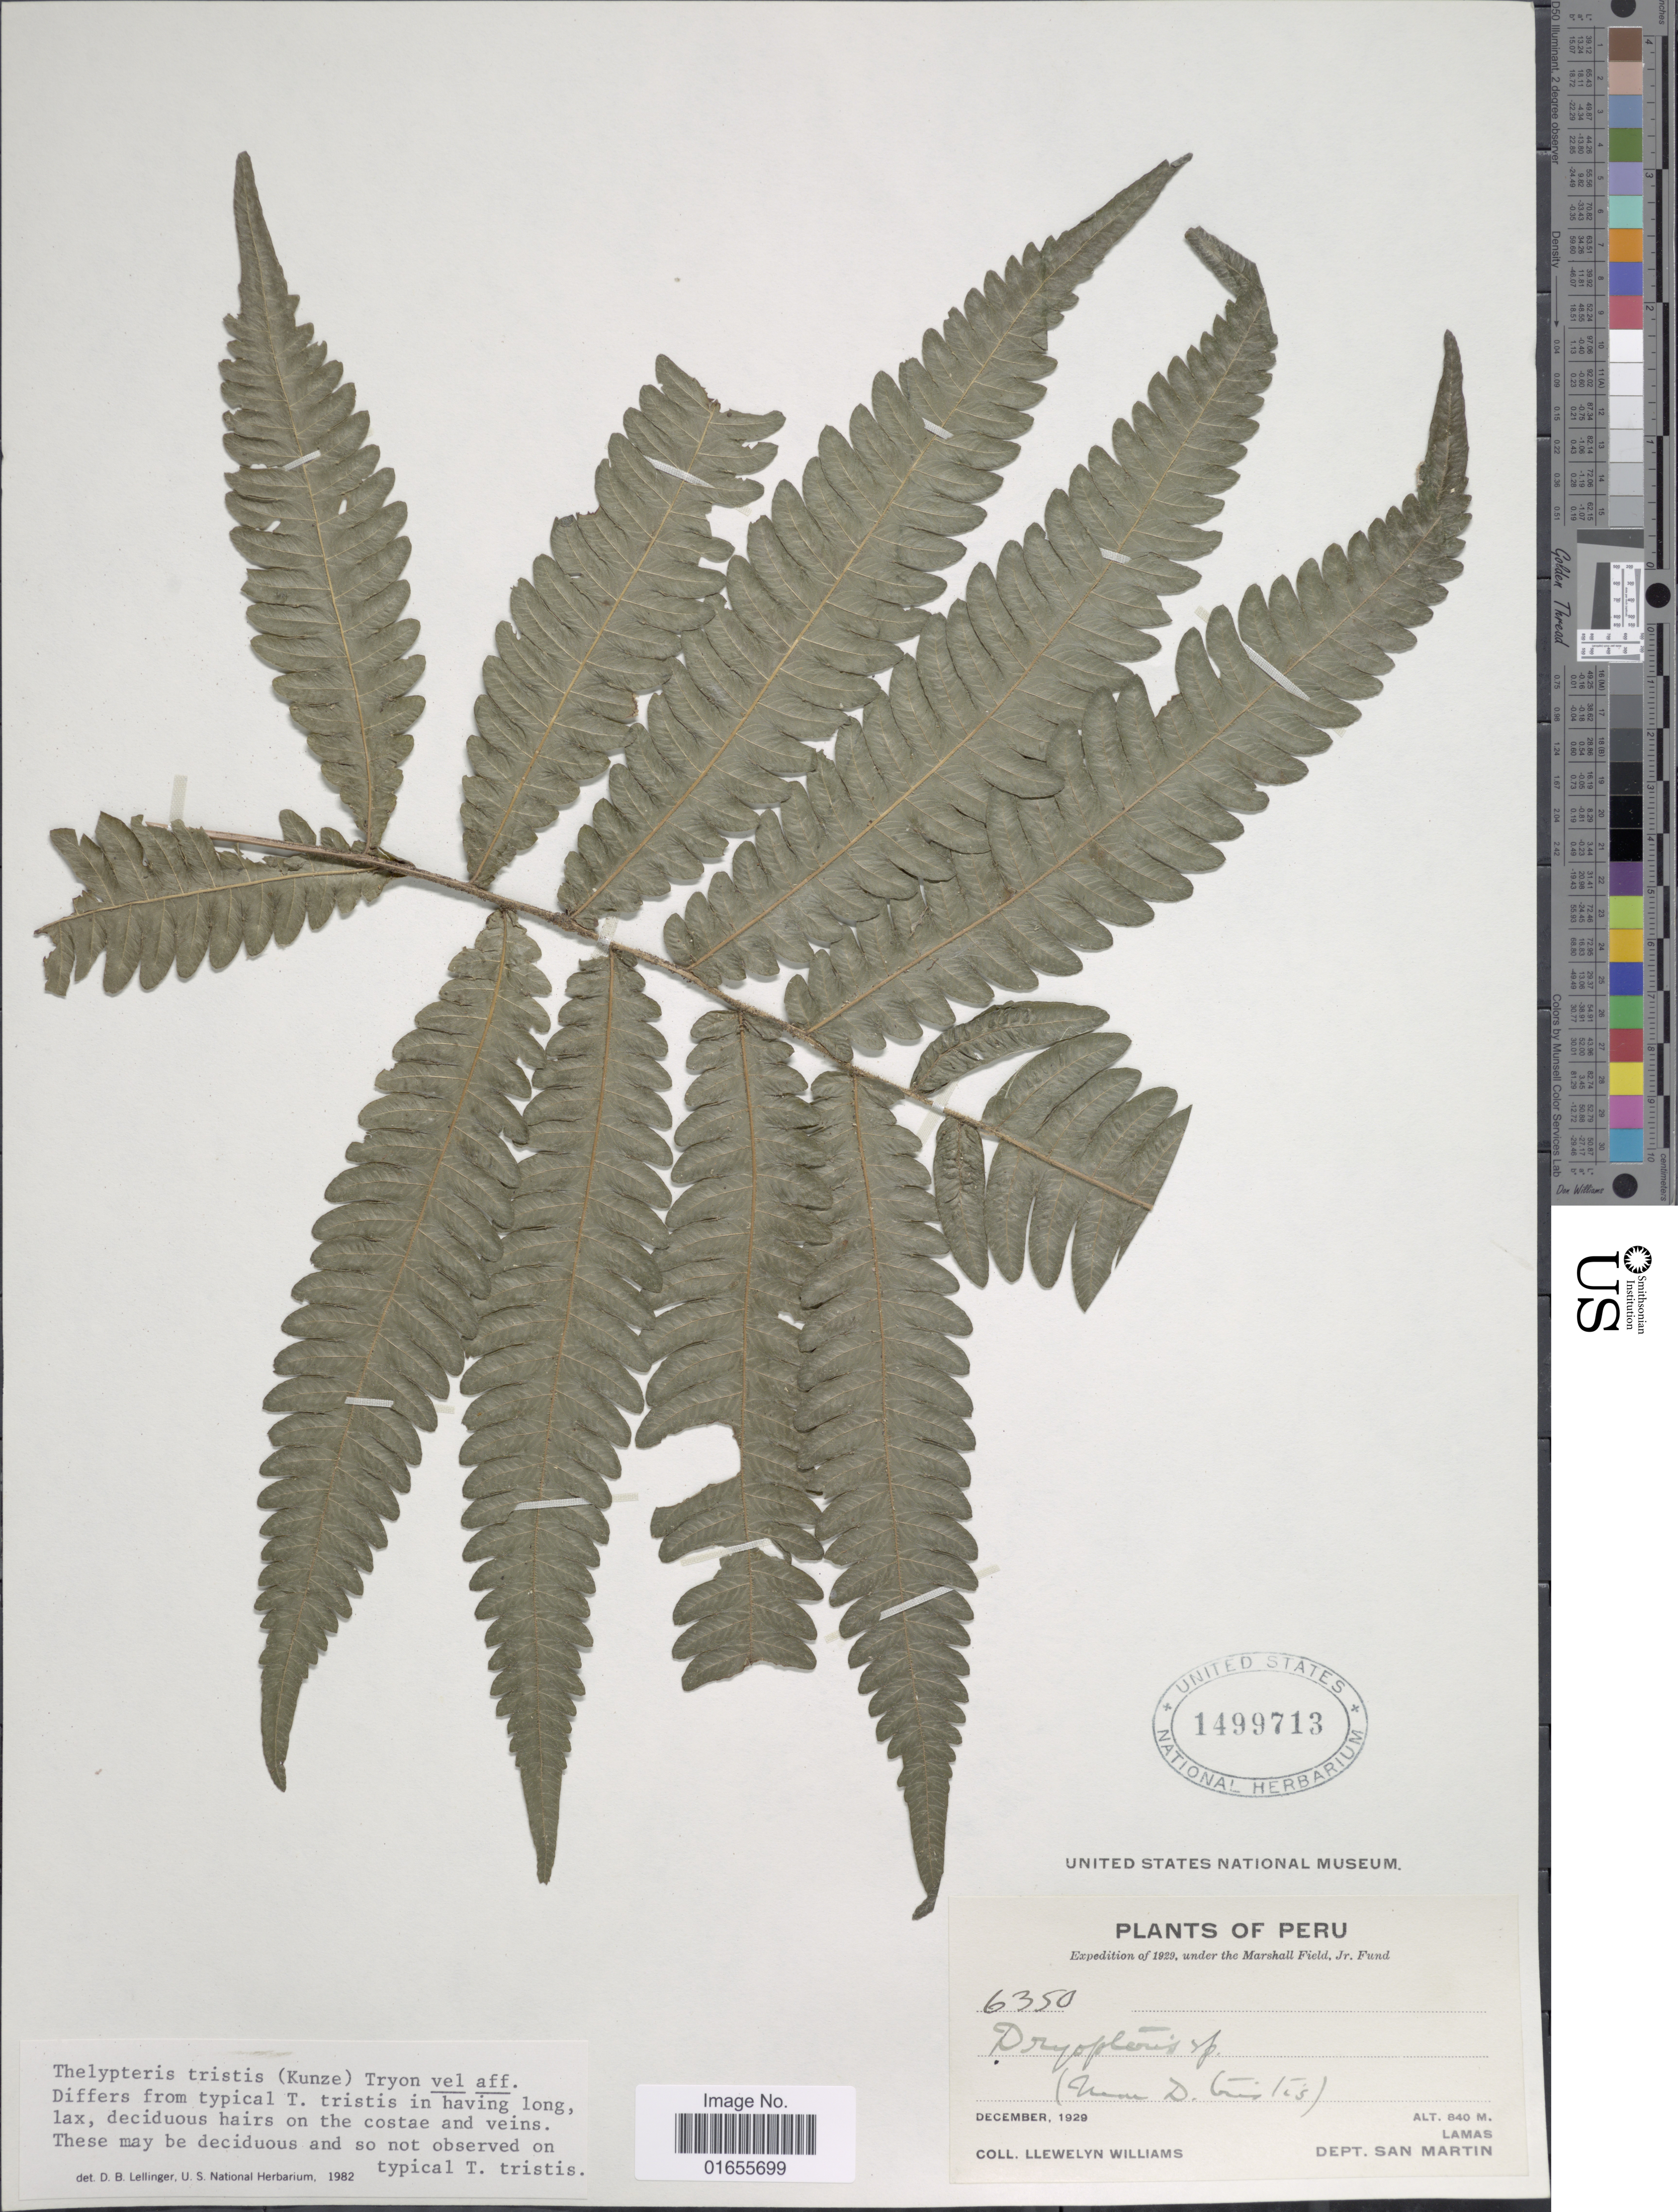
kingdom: Plantae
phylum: Tracheophyta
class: Polypodiopsida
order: Polypodiales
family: Thelypteridaceae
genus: Goniopteris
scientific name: Goniopteris tristis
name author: (Kuntze) Brade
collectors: Ll. Williams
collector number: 6350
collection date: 1929-12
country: Peru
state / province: San Martín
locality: Lamas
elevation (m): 840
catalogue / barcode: US 1499713